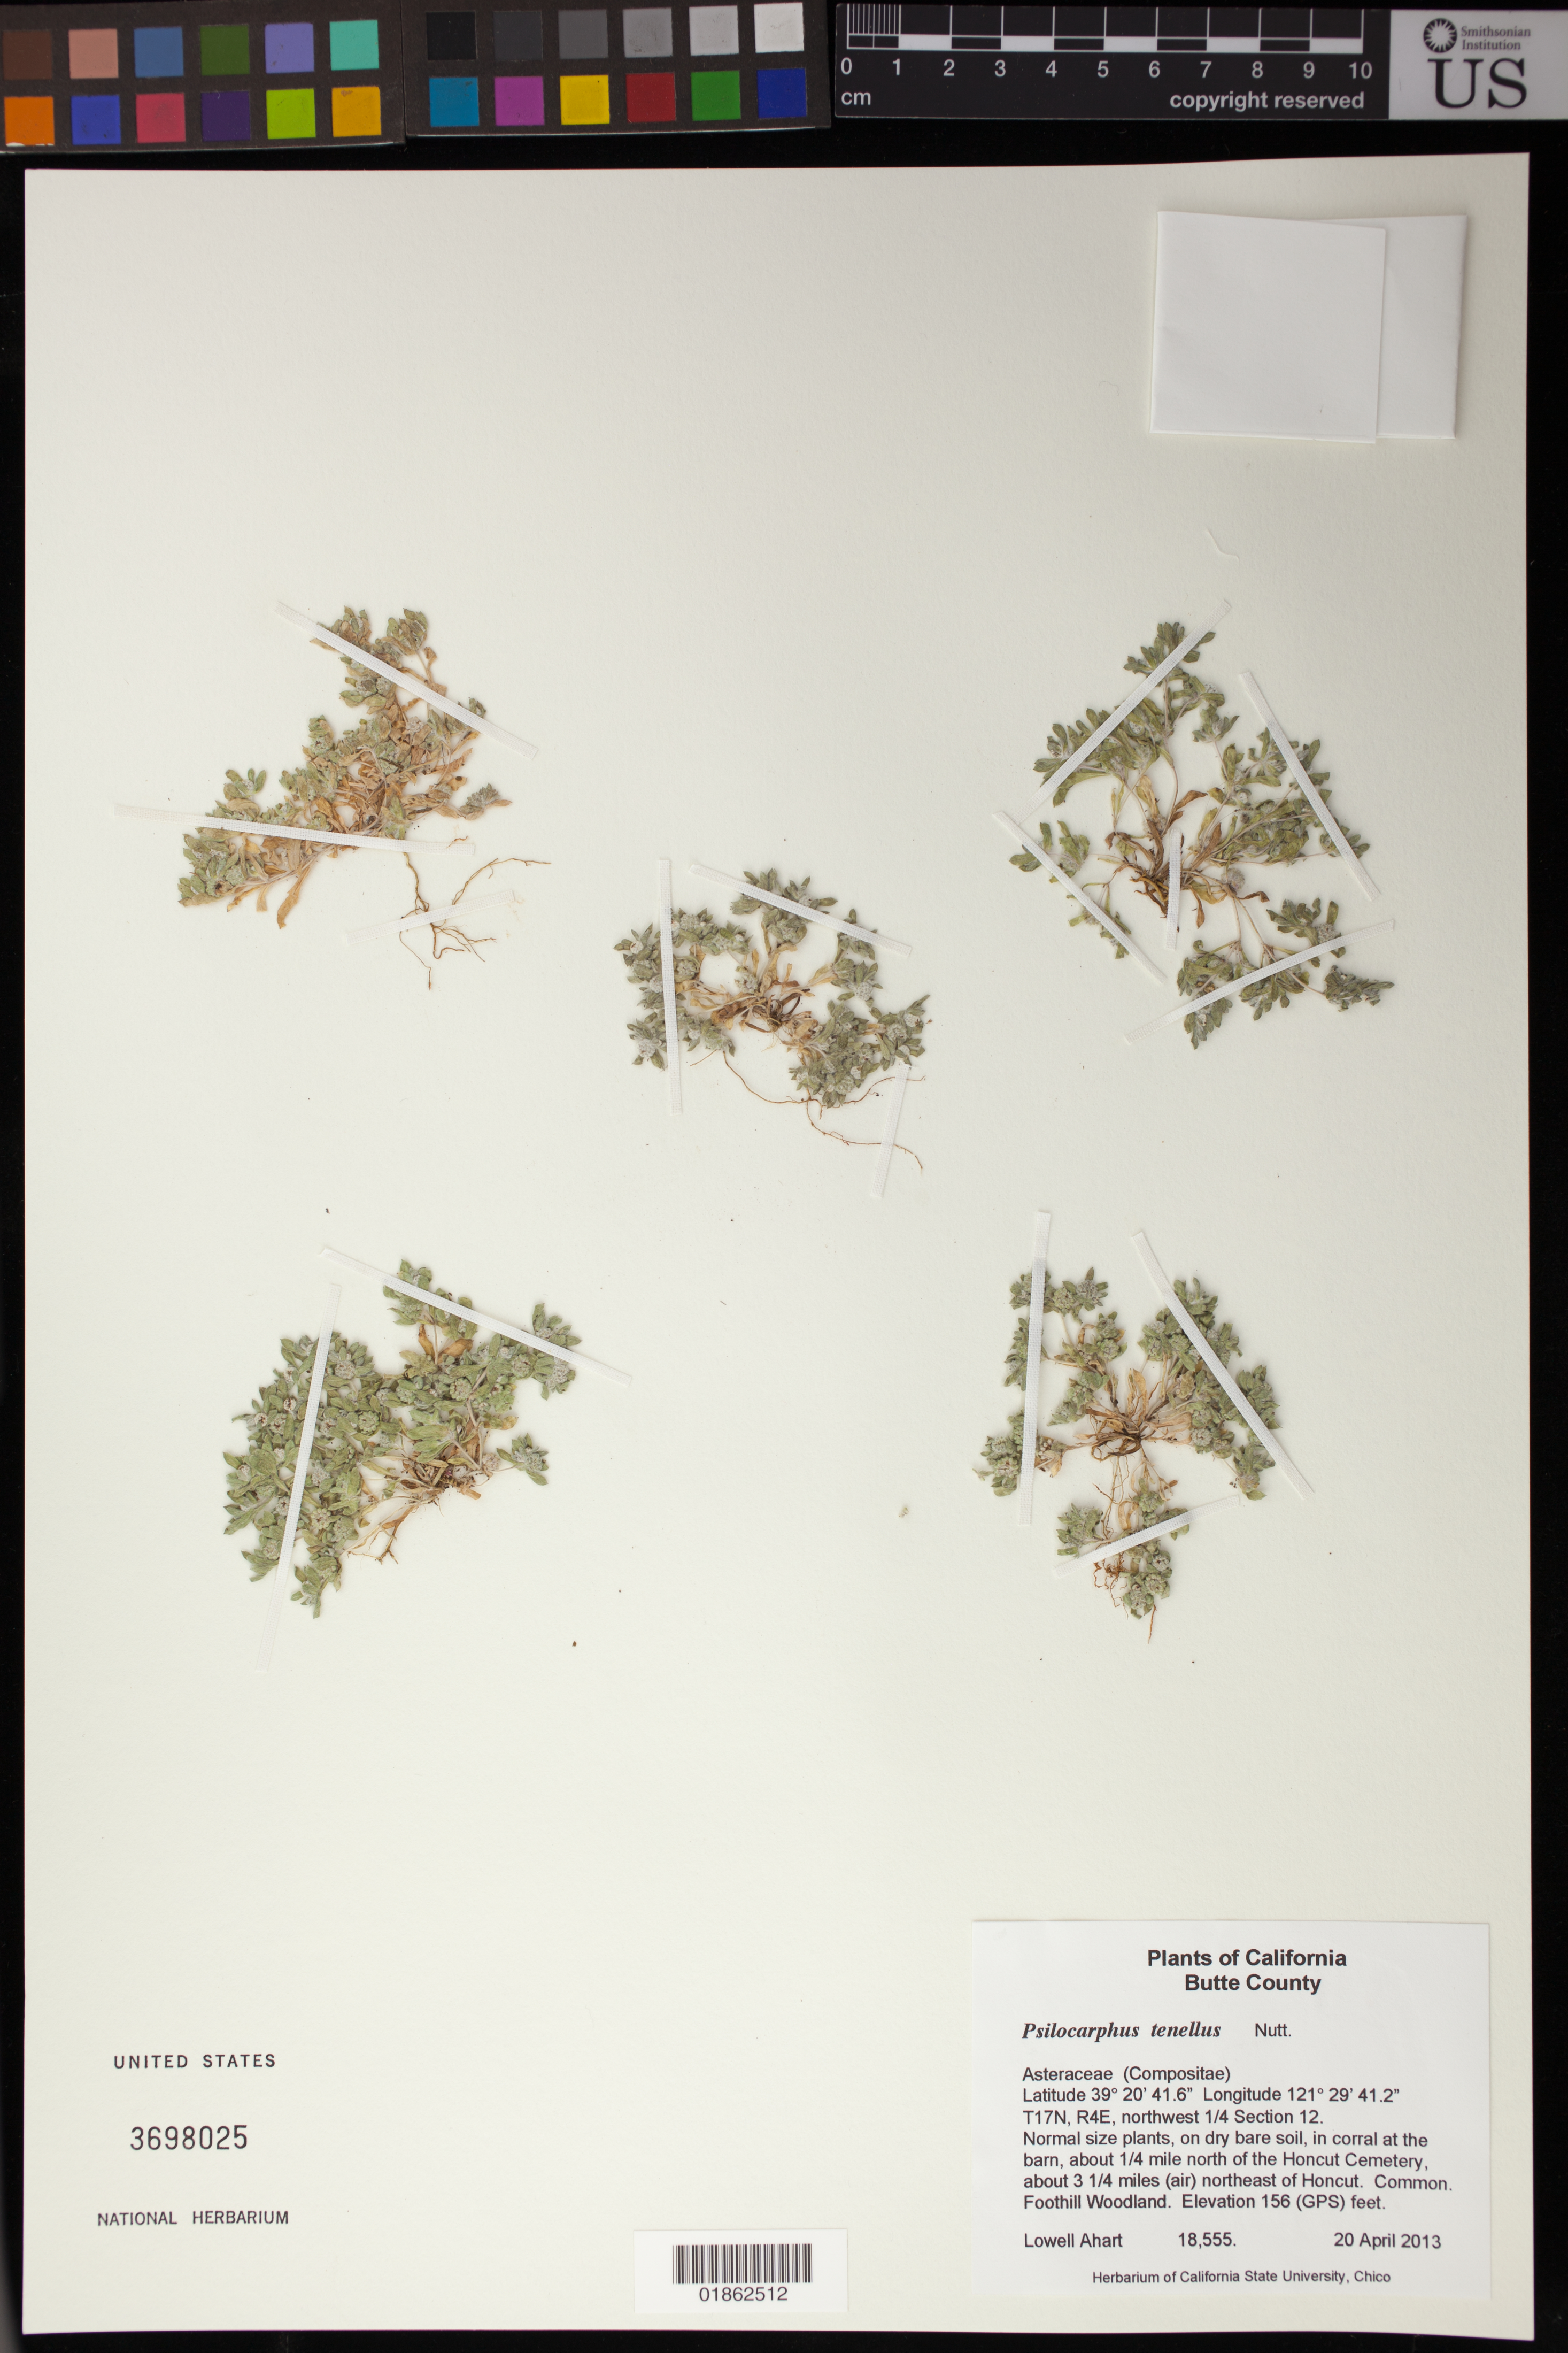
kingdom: Plantae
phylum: Tracheophyta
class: Magnoliopsida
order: Asterales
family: Asteraceae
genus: Psilocarphus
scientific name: Psilocarphus tenellus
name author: Nutt.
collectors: L. Ahart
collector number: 18555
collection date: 2013-04-20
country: United States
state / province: California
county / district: Butte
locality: In corral at the barn, about 1/4 mile north of the Honcut Cemetery, about 3 1/4 miles (air) northeast of Honcut.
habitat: Foothill woodland.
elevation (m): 48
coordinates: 39 20 41.6 N, 121 29 41.2 W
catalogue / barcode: US 3698025